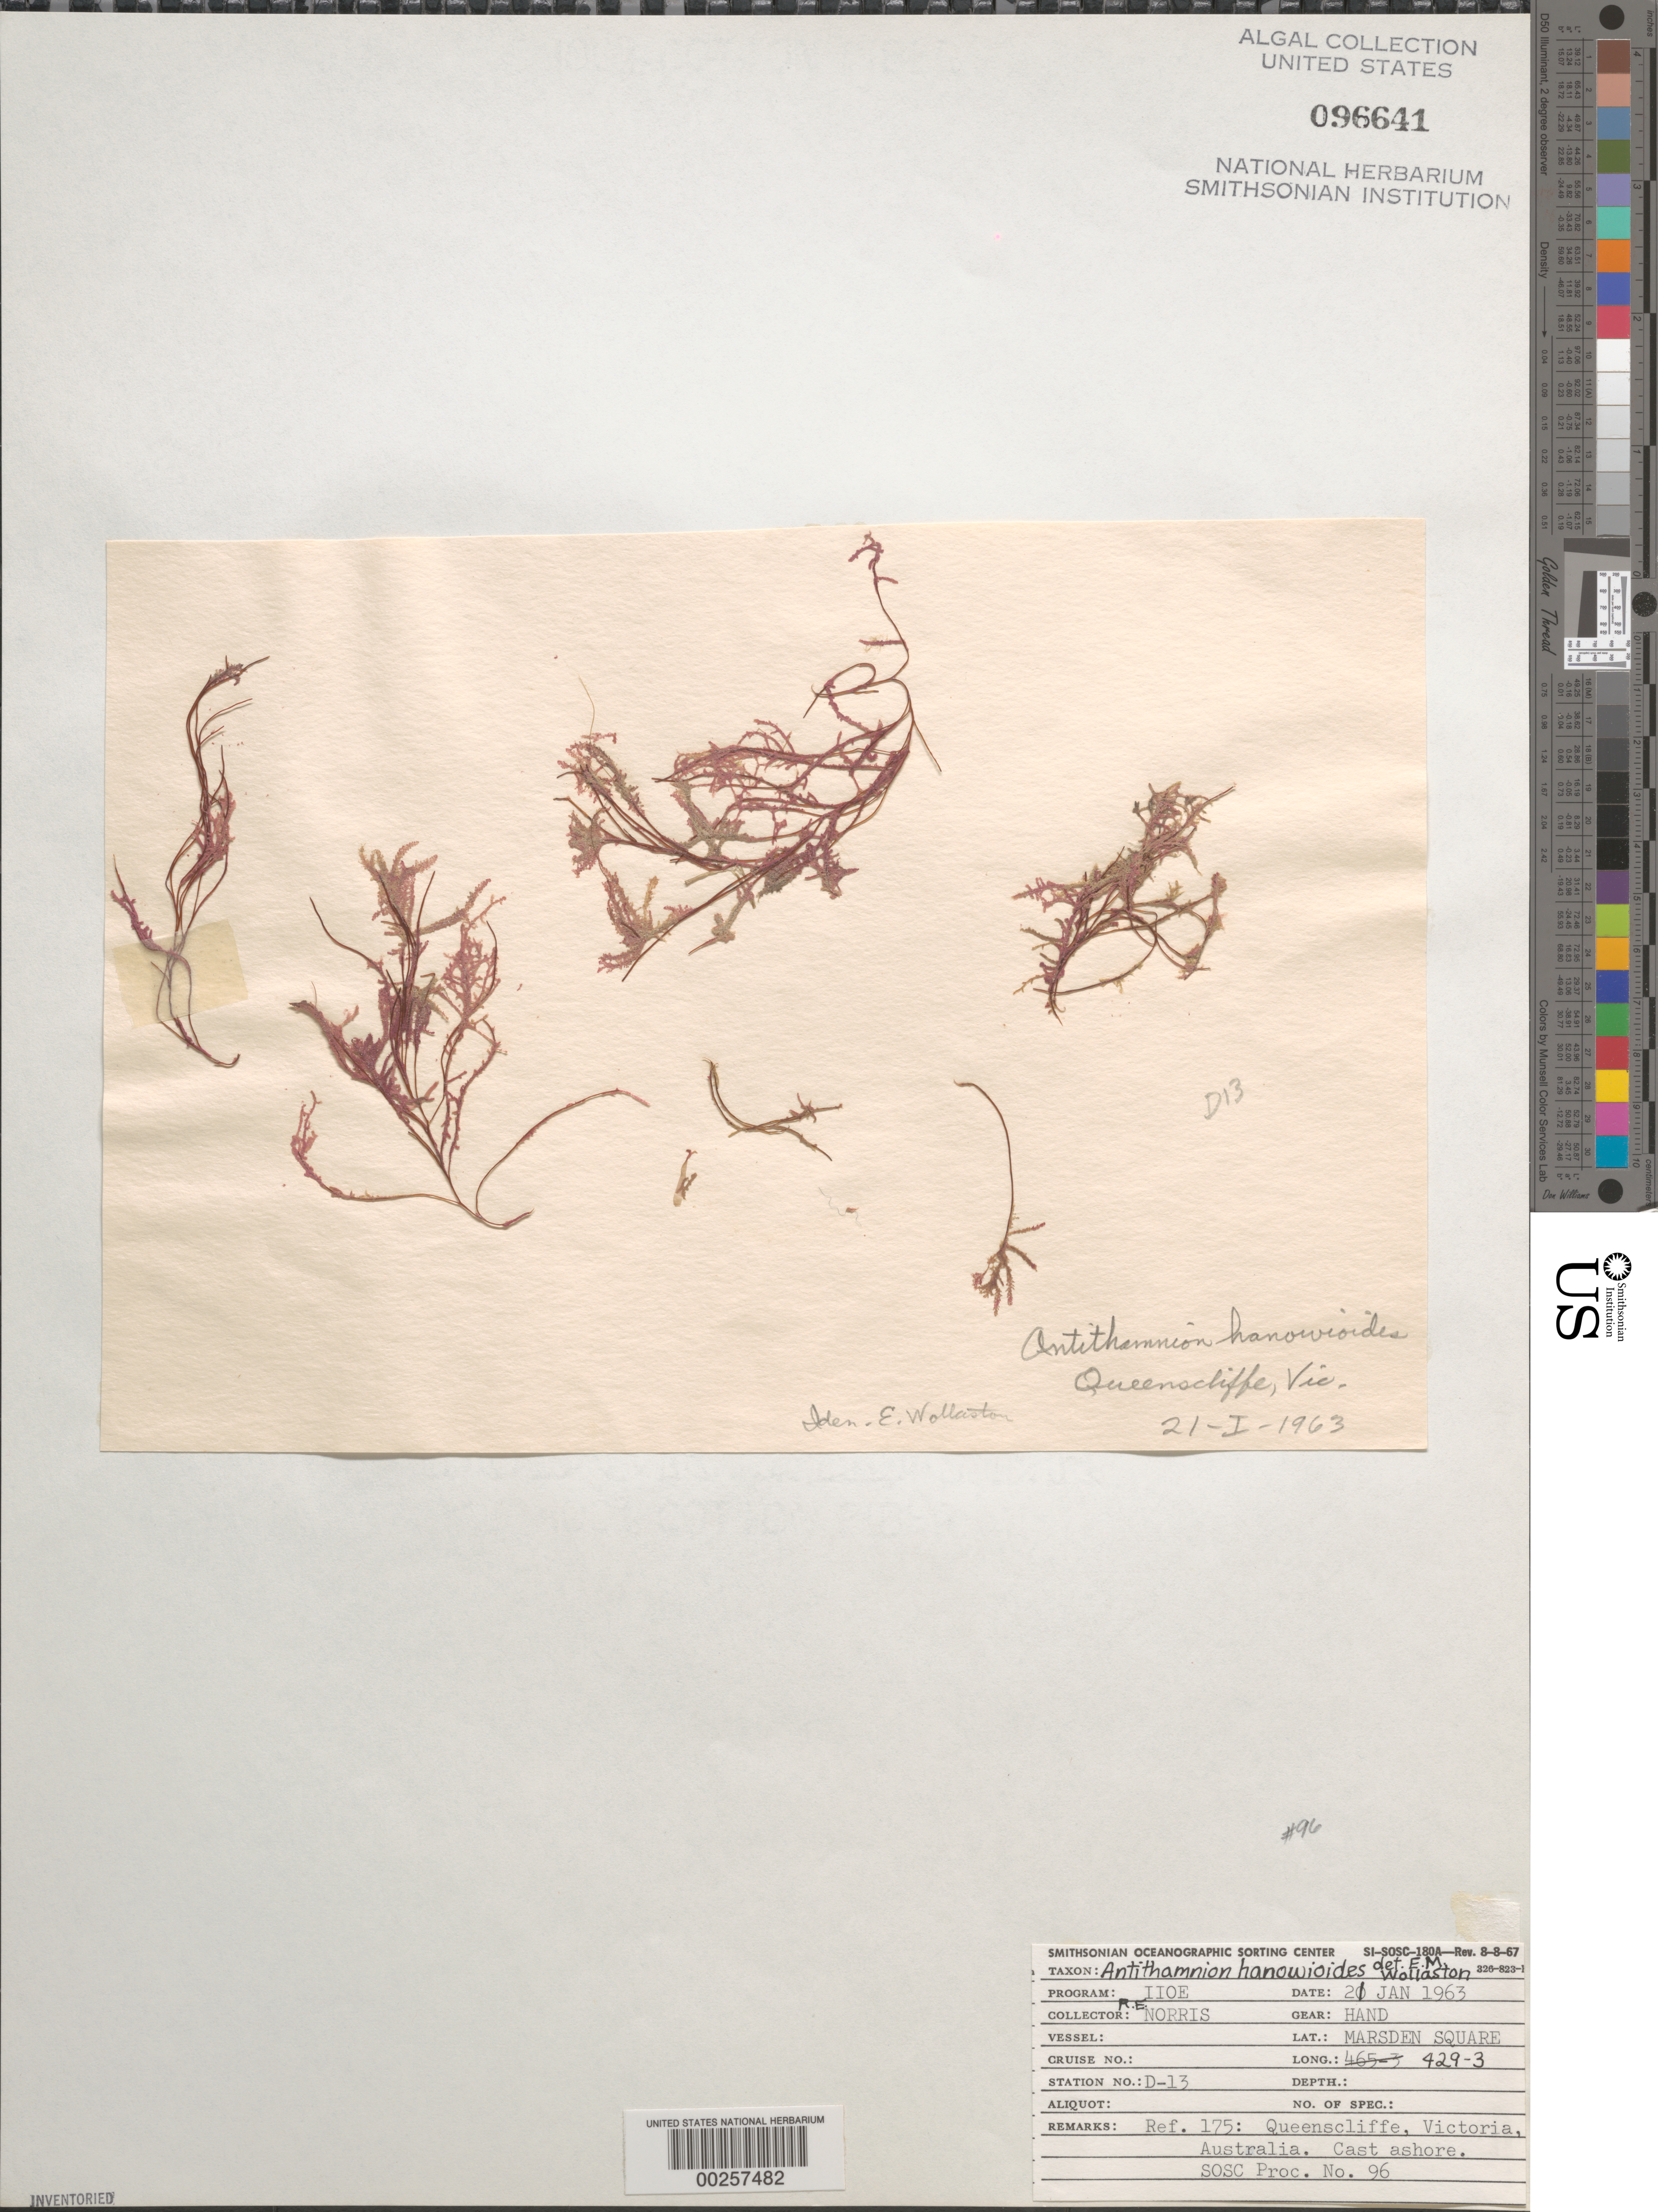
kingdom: Plantae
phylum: Rhodophyta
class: Florideophyceae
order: Ceramiales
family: Ceramiaceae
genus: Antithamnion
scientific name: Antithamnion hanowioides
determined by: Wollaston, E. M.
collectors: R. E. Norris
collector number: Station D-13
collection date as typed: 21 Jan 1963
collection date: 1963-01-21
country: Australia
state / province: Victoria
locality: Queenscliffe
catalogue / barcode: US 96641